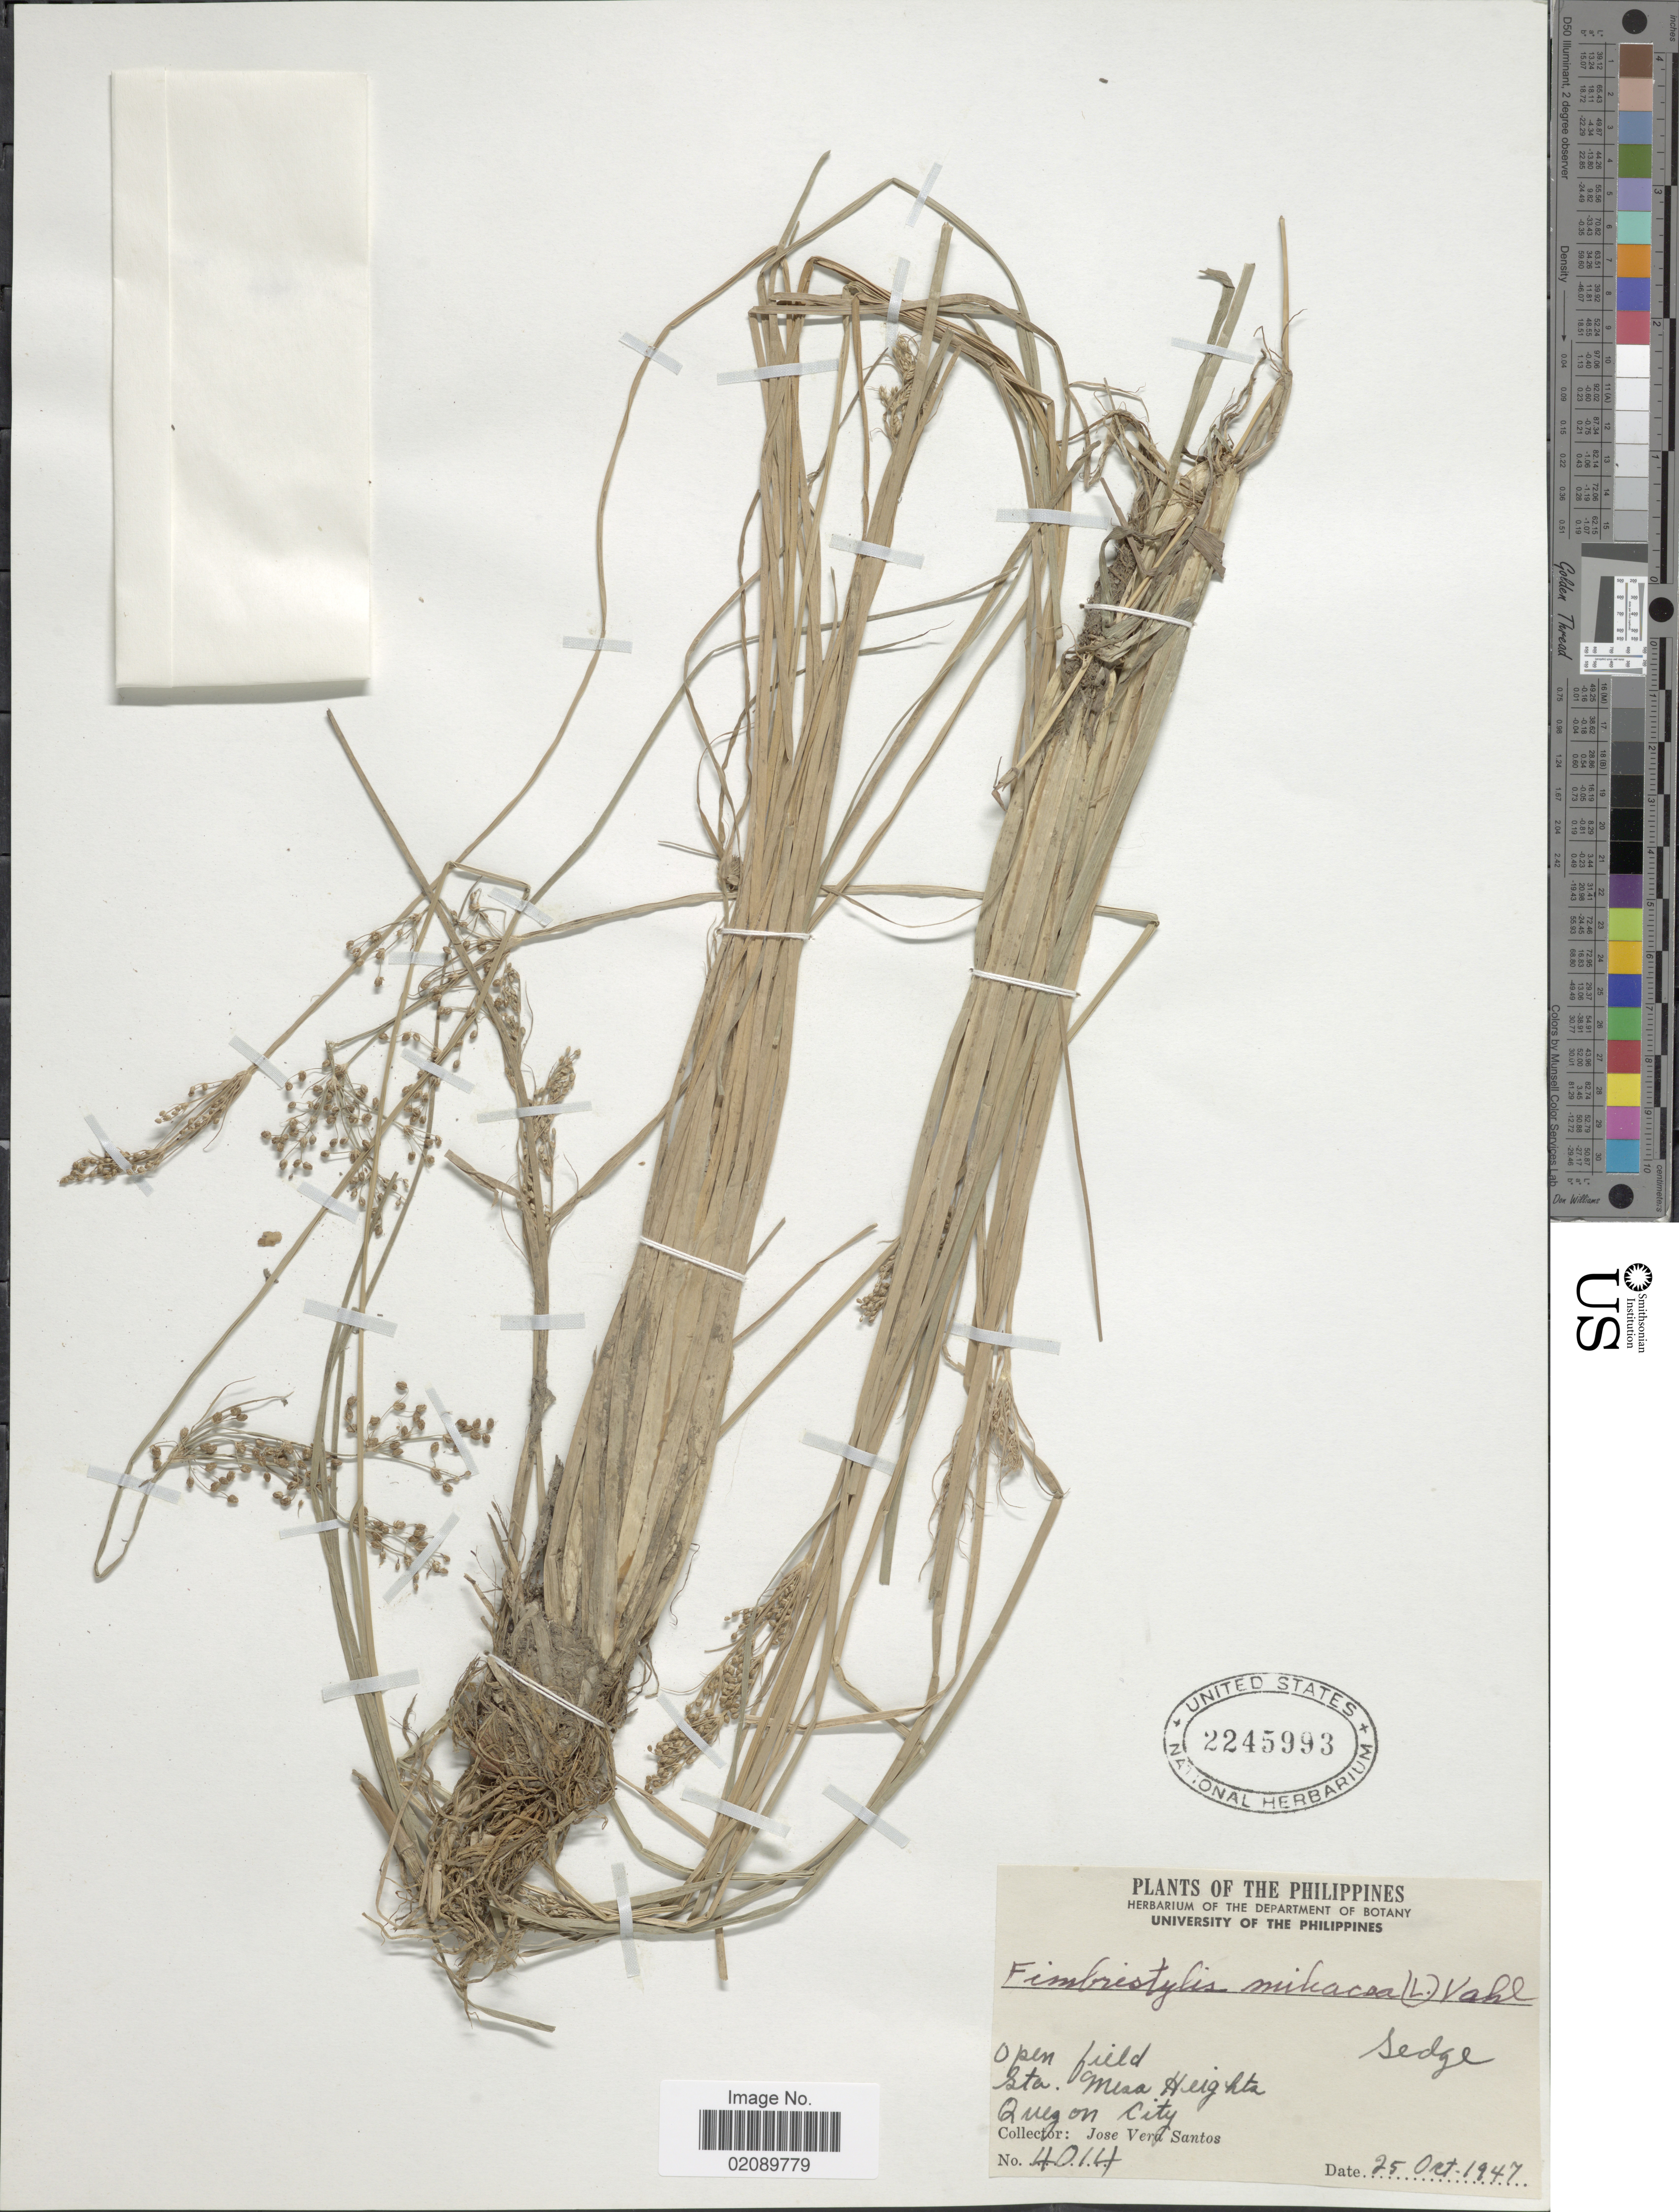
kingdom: Plantae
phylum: Tracheophyta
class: Liliopsida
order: Poales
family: Cyperaceae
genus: Fimbristylis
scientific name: Fimbristylis littoralis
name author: Gaudich.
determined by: Strong, M. T., (US), Smithsonian Institution - National Museum of Natural History (UNITED STATES)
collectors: J. Santos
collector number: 4014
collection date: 1947-10-25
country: Philippines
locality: Sta. Mesa Heights, Quezon City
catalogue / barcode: US 2245993